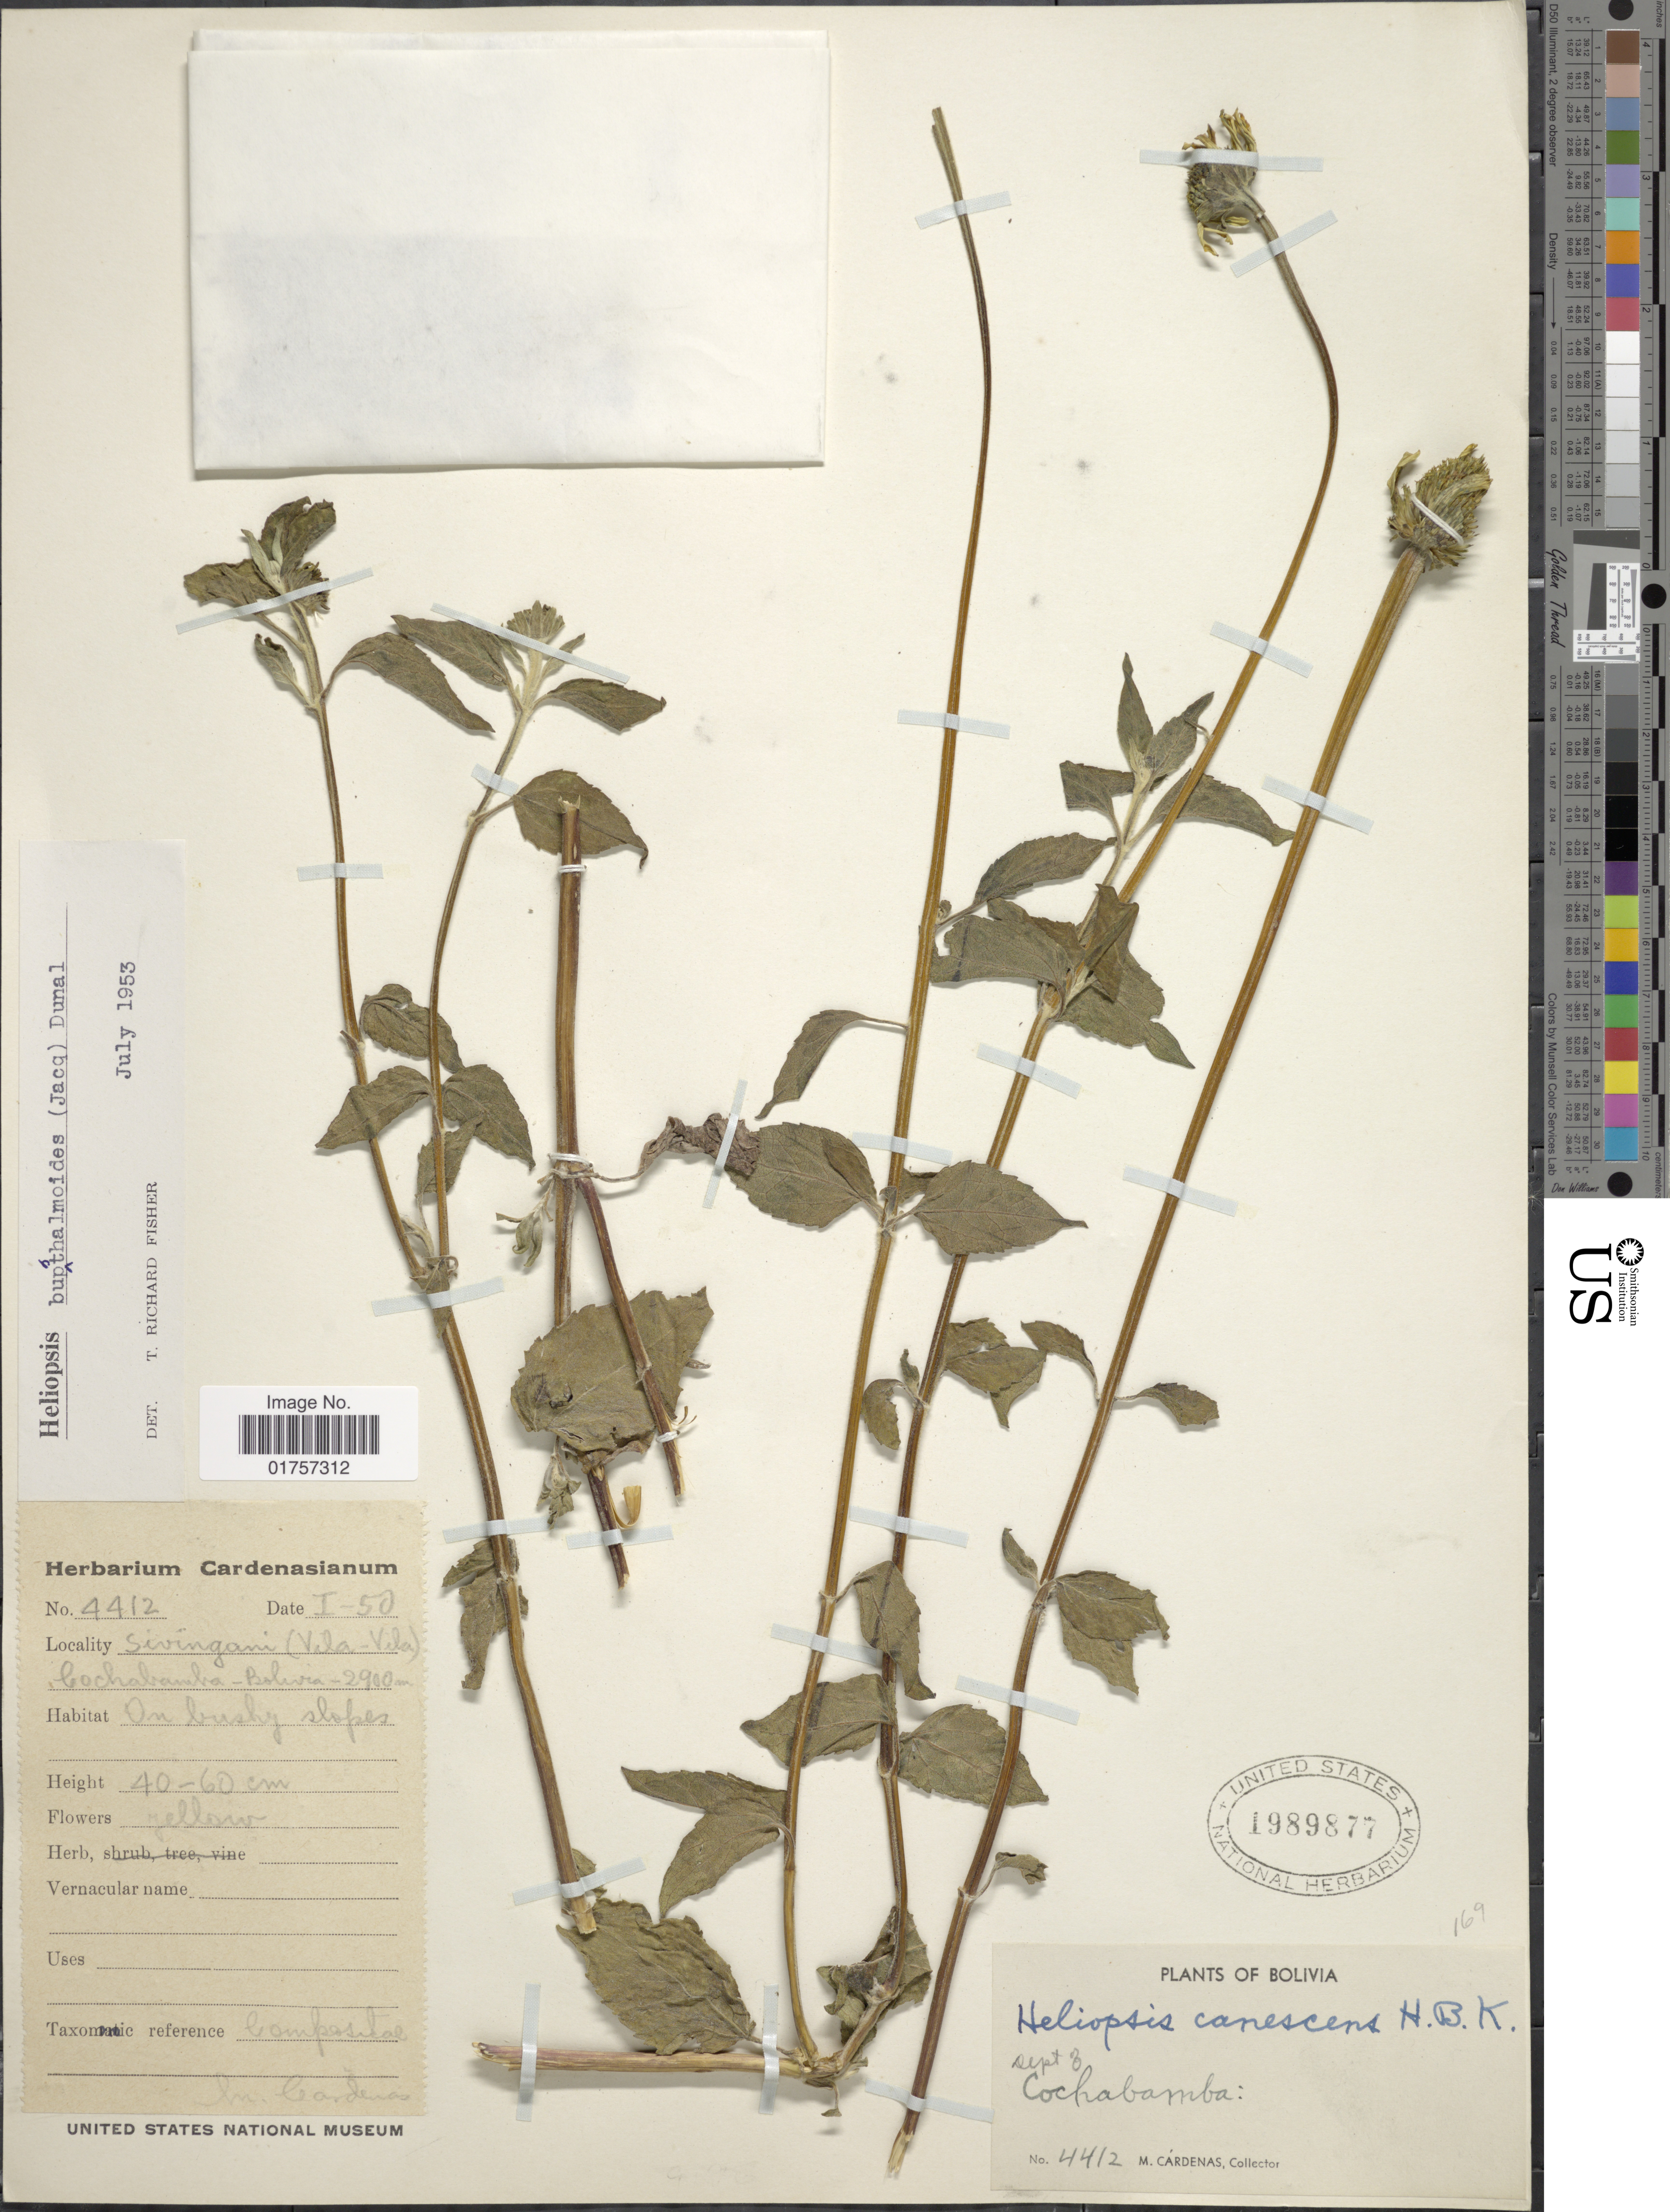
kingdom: Plantae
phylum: Tracheophyta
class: Magnoliopsida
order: Asterales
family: Asteraceae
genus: Heliopsis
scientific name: Heliopsis buphthalmoides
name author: (Jacq.) Dunal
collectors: M. Cárdenas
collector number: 4412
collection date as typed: Transcribed d/m/y: /1/50 to 3/9/50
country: Bolivia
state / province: Cochabamba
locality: Sivingani (Vila-Vila)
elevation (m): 2900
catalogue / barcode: US 1989877